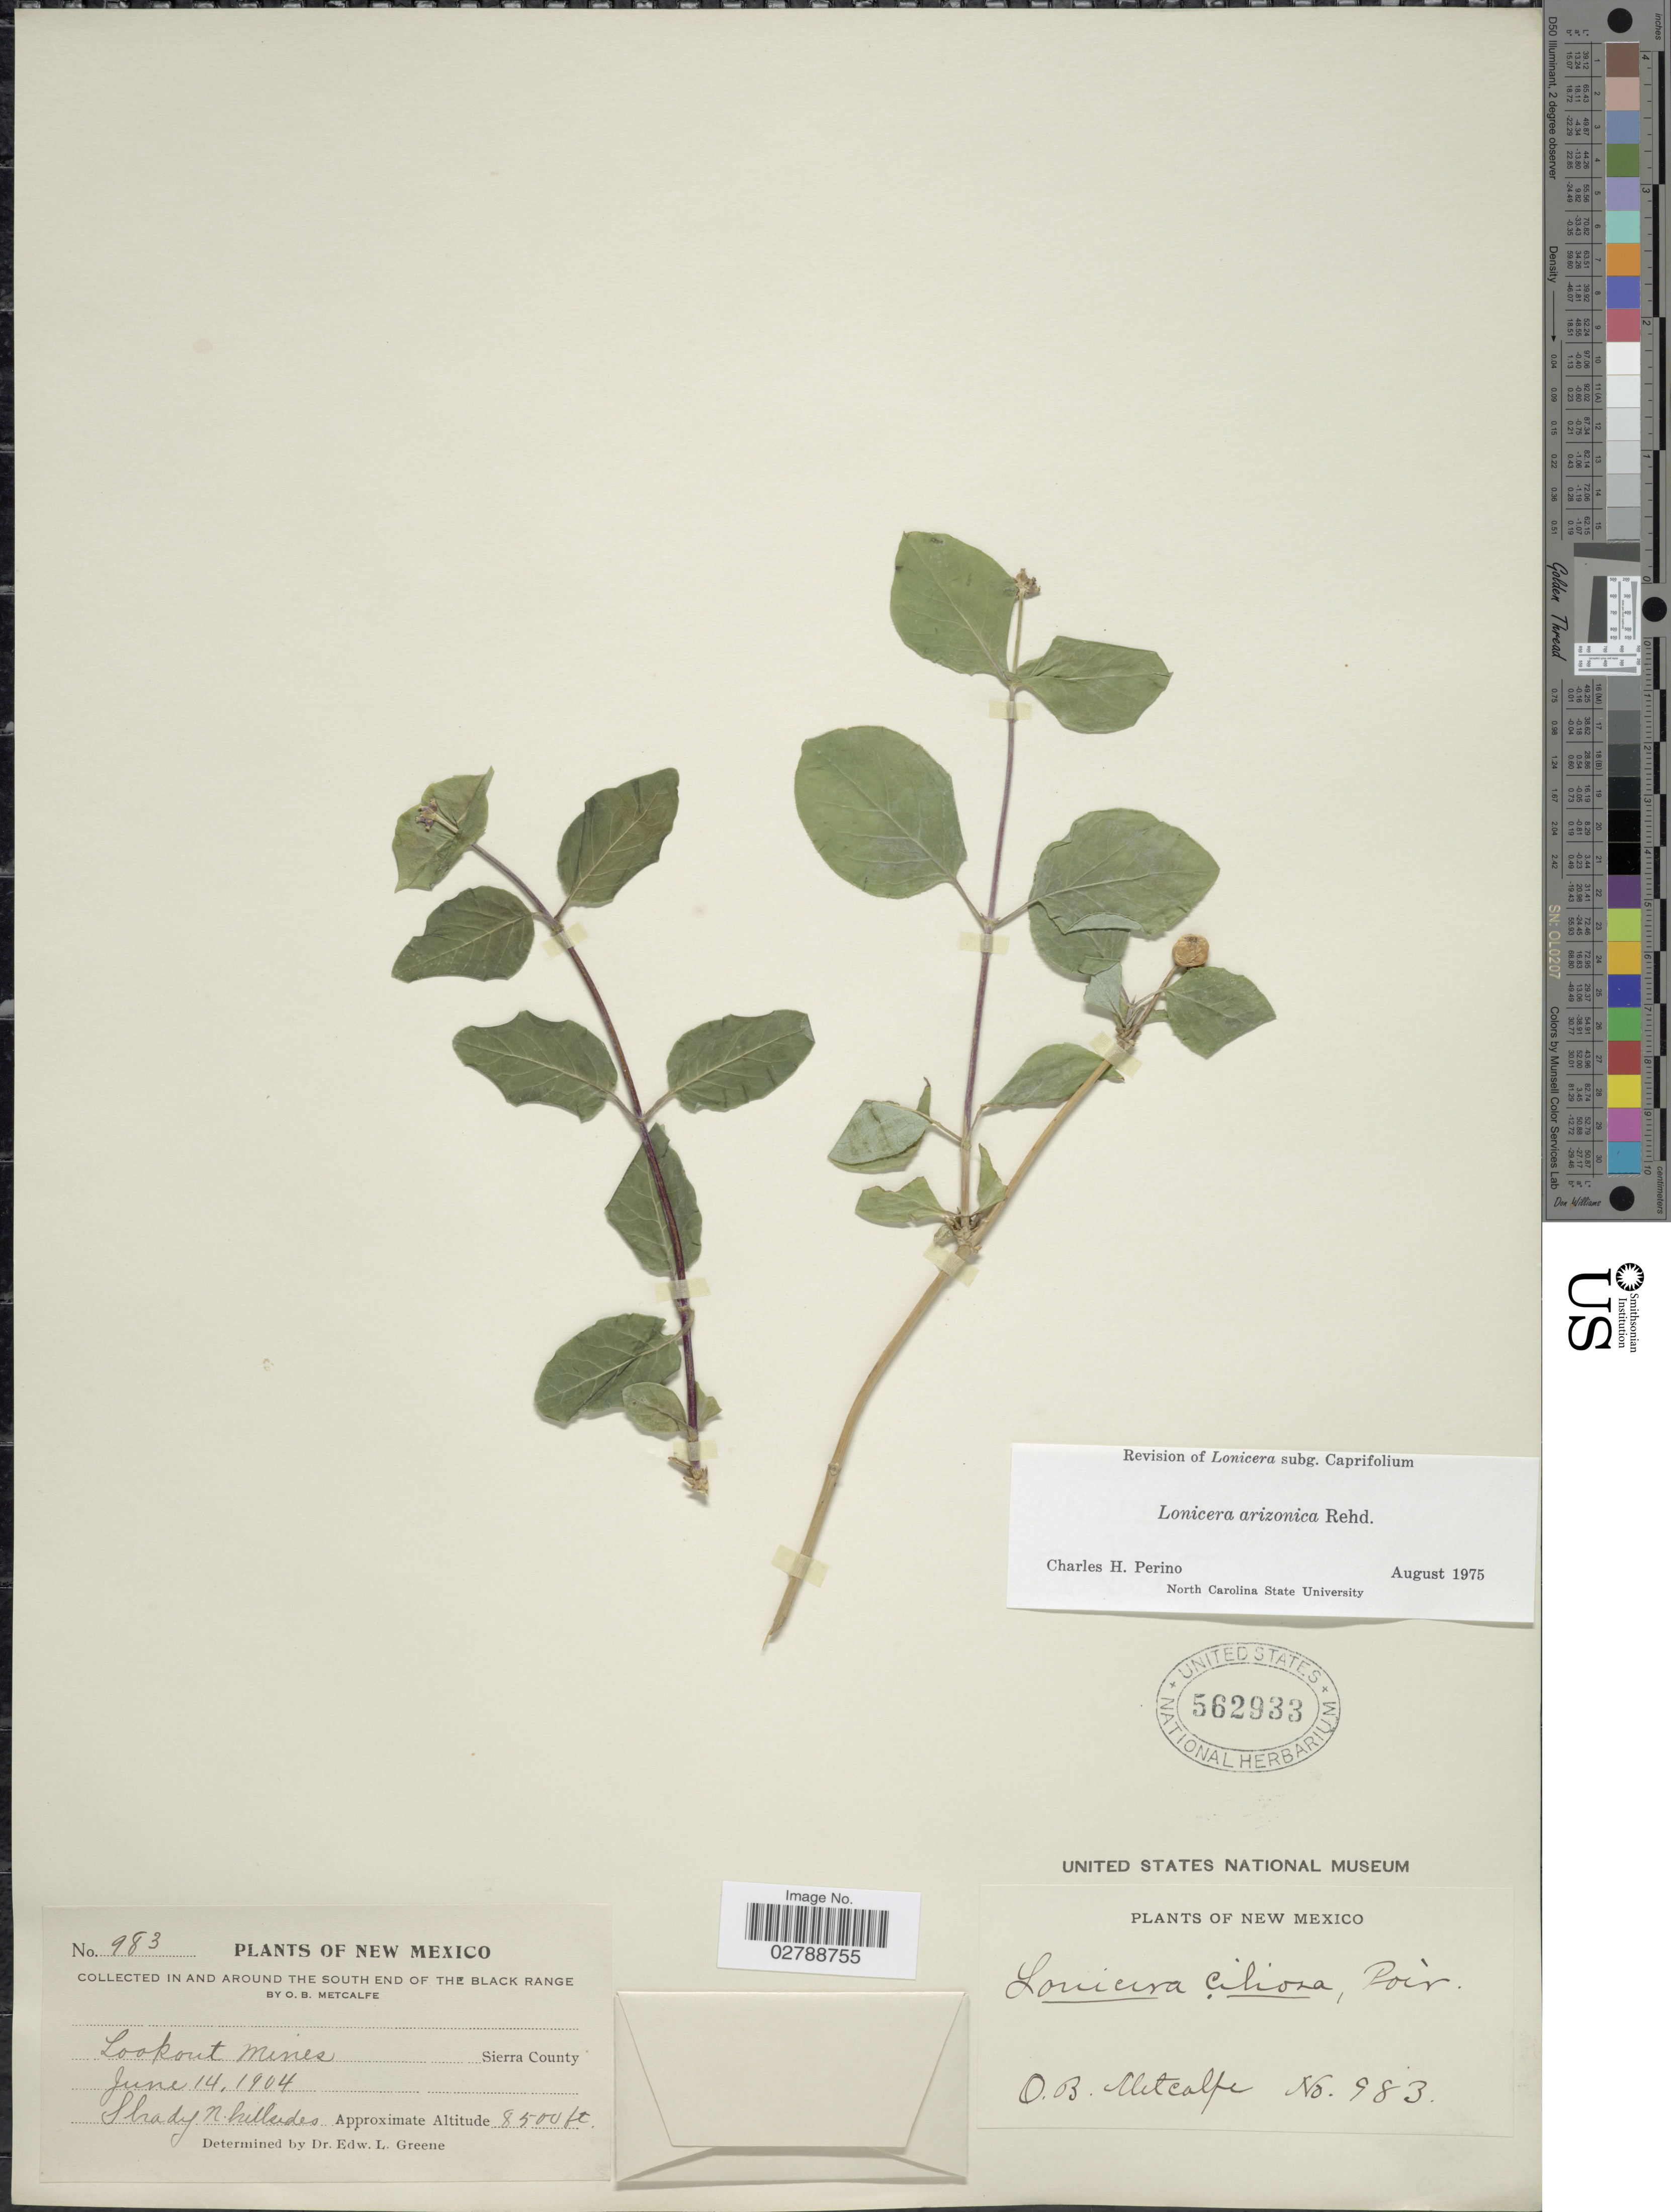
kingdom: Plantae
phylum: Tracheophyta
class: Magnoliopsida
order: Dipsacales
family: Caprifoliaceae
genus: Lonicera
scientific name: Lonicera arizonica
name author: Rehder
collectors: O. B. Metcalfe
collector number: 983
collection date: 1904-06-14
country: United States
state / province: New Mexico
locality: Lookout Mines. Sierra County. In and around the South end of the Black Range.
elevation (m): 2591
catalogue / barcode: US 562933